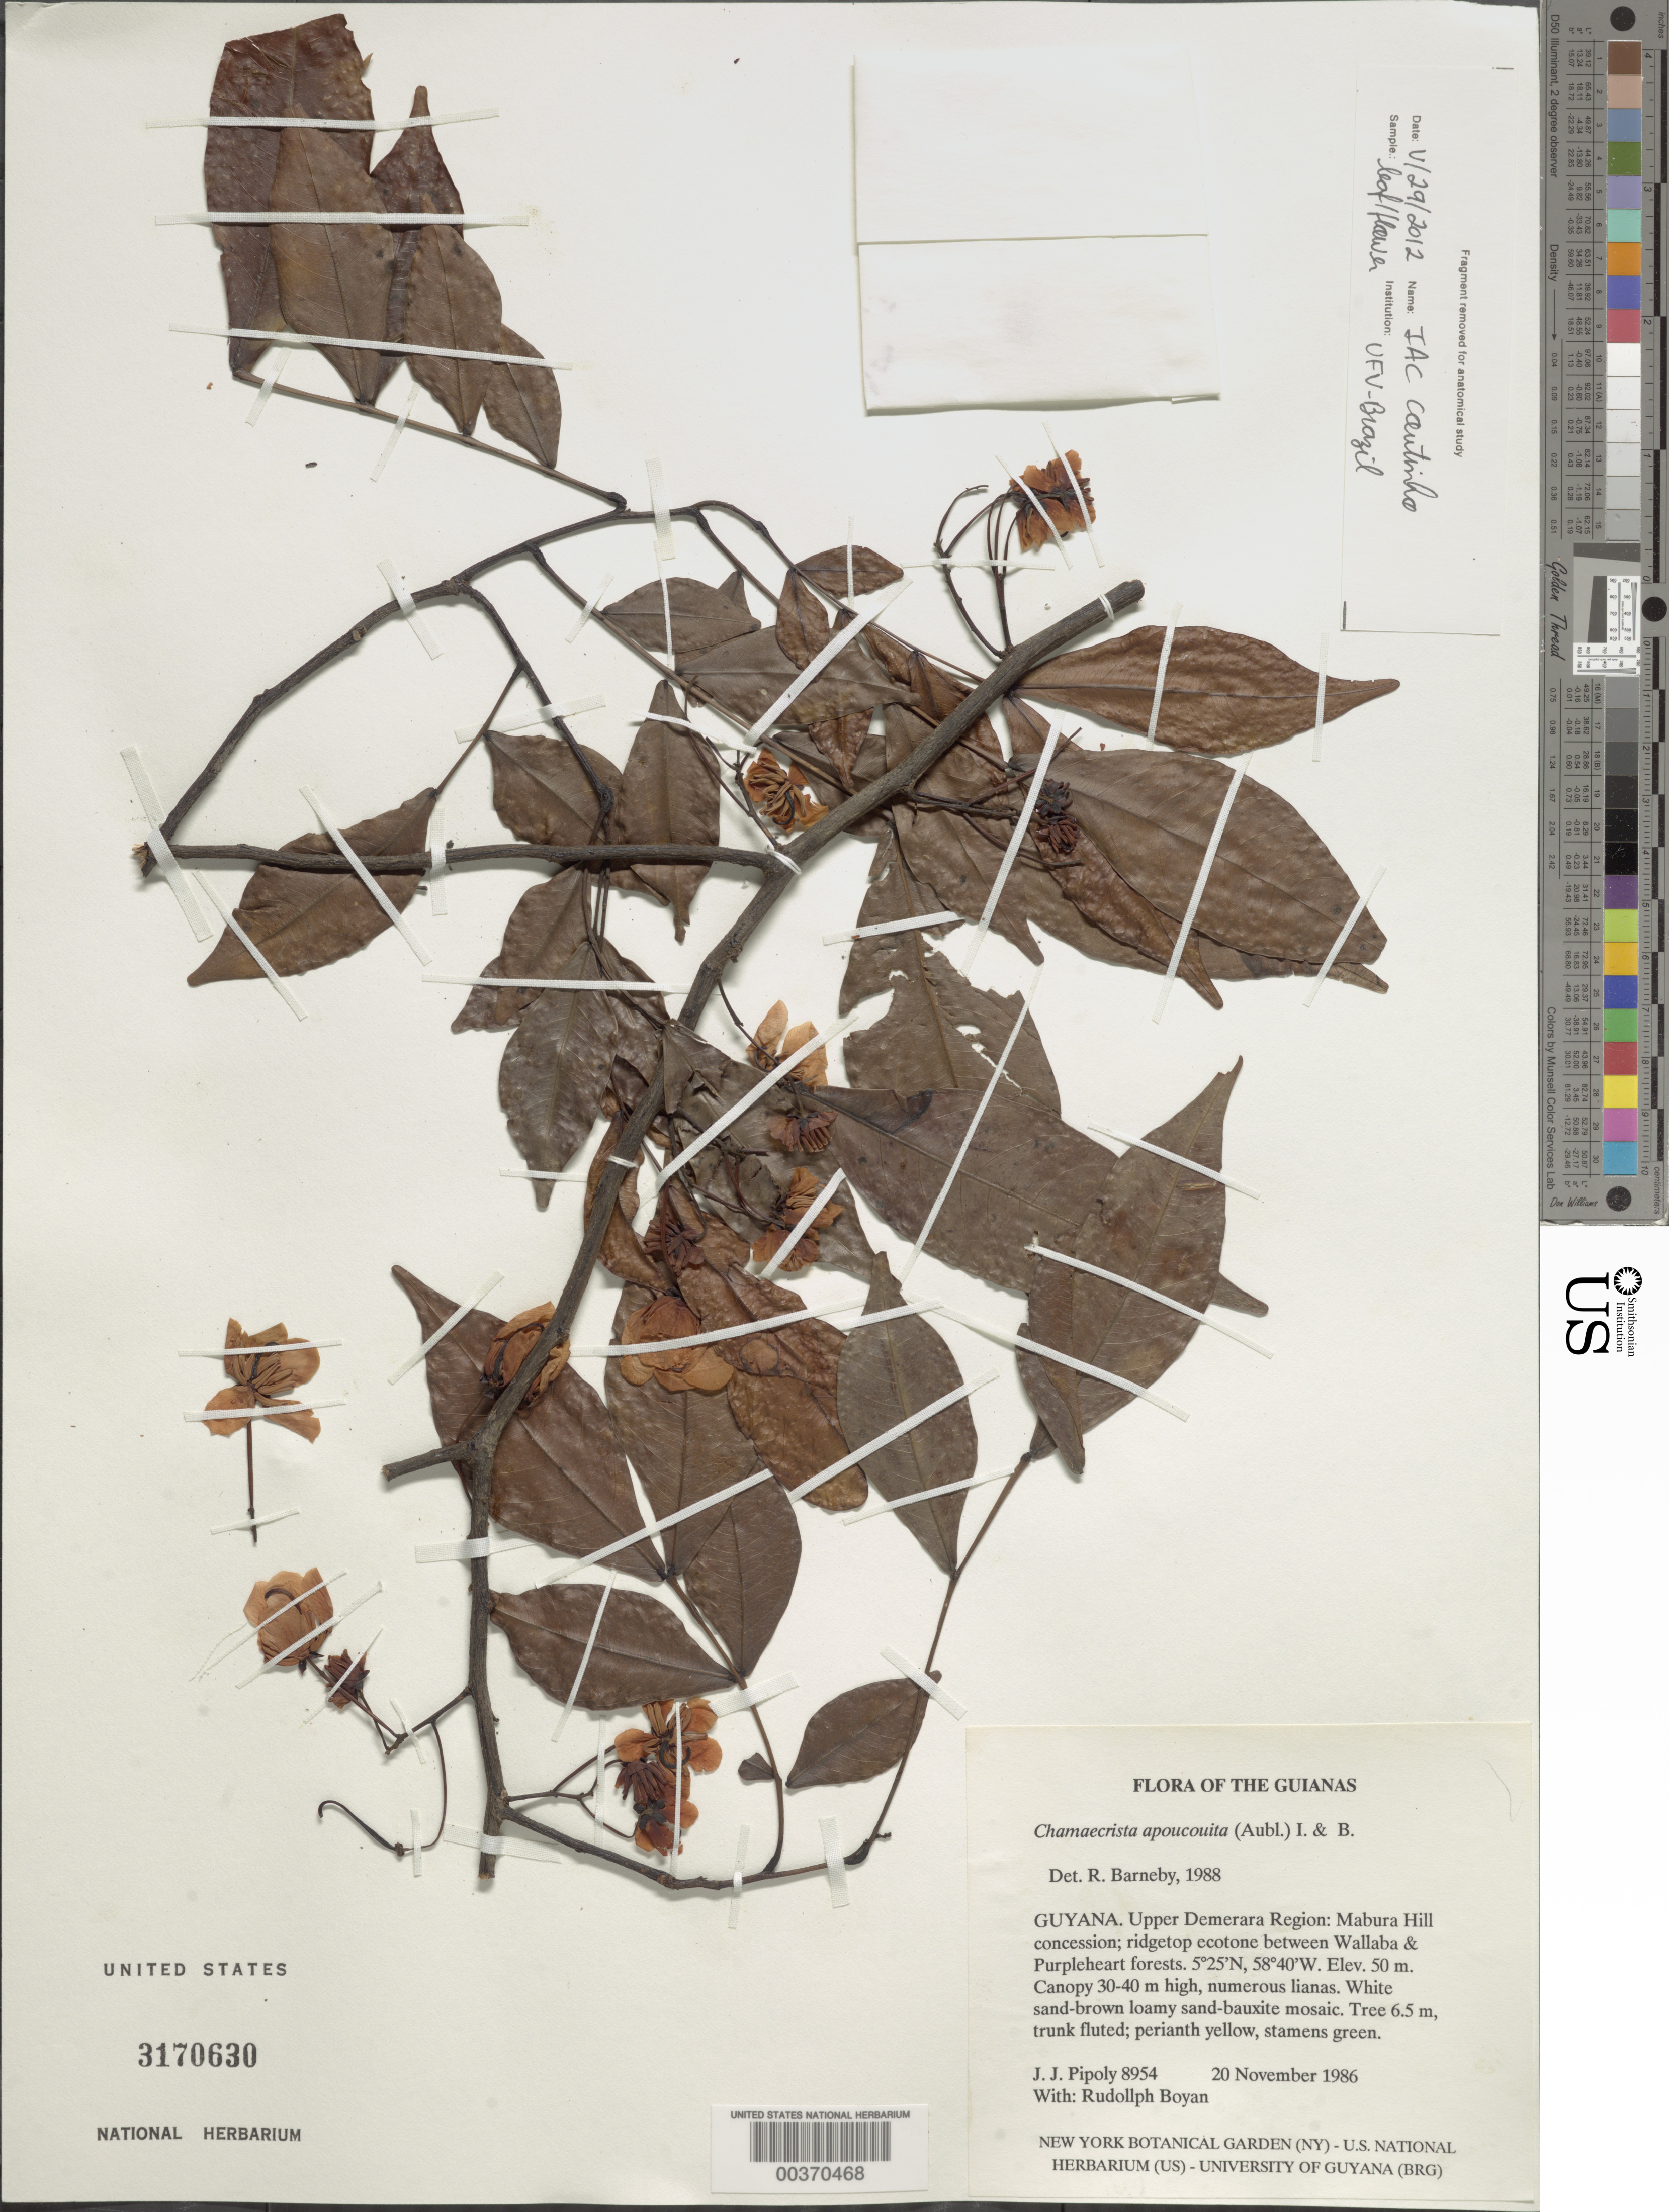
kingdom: Plantae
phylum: Tracheophyta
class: Magnoliopsida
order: Fabales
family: Fabaceae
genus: Chamaecrista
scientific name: Chamaecrista apoucouita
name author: (Aubl.) H.S. Irwin & Barneby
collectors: J. J. Pipoly & R. Boyan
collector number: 8954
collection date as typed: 20 Nov 1986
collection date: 1986-11-20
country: Guyana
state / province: U. Demerara-Berbice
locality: Mabura hill concession, ridgetop ecotone between wallaba and purpleheart forests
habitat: White sand-brown loamy sand-bauxite mosaic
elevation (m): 50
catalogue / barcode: US 3170630